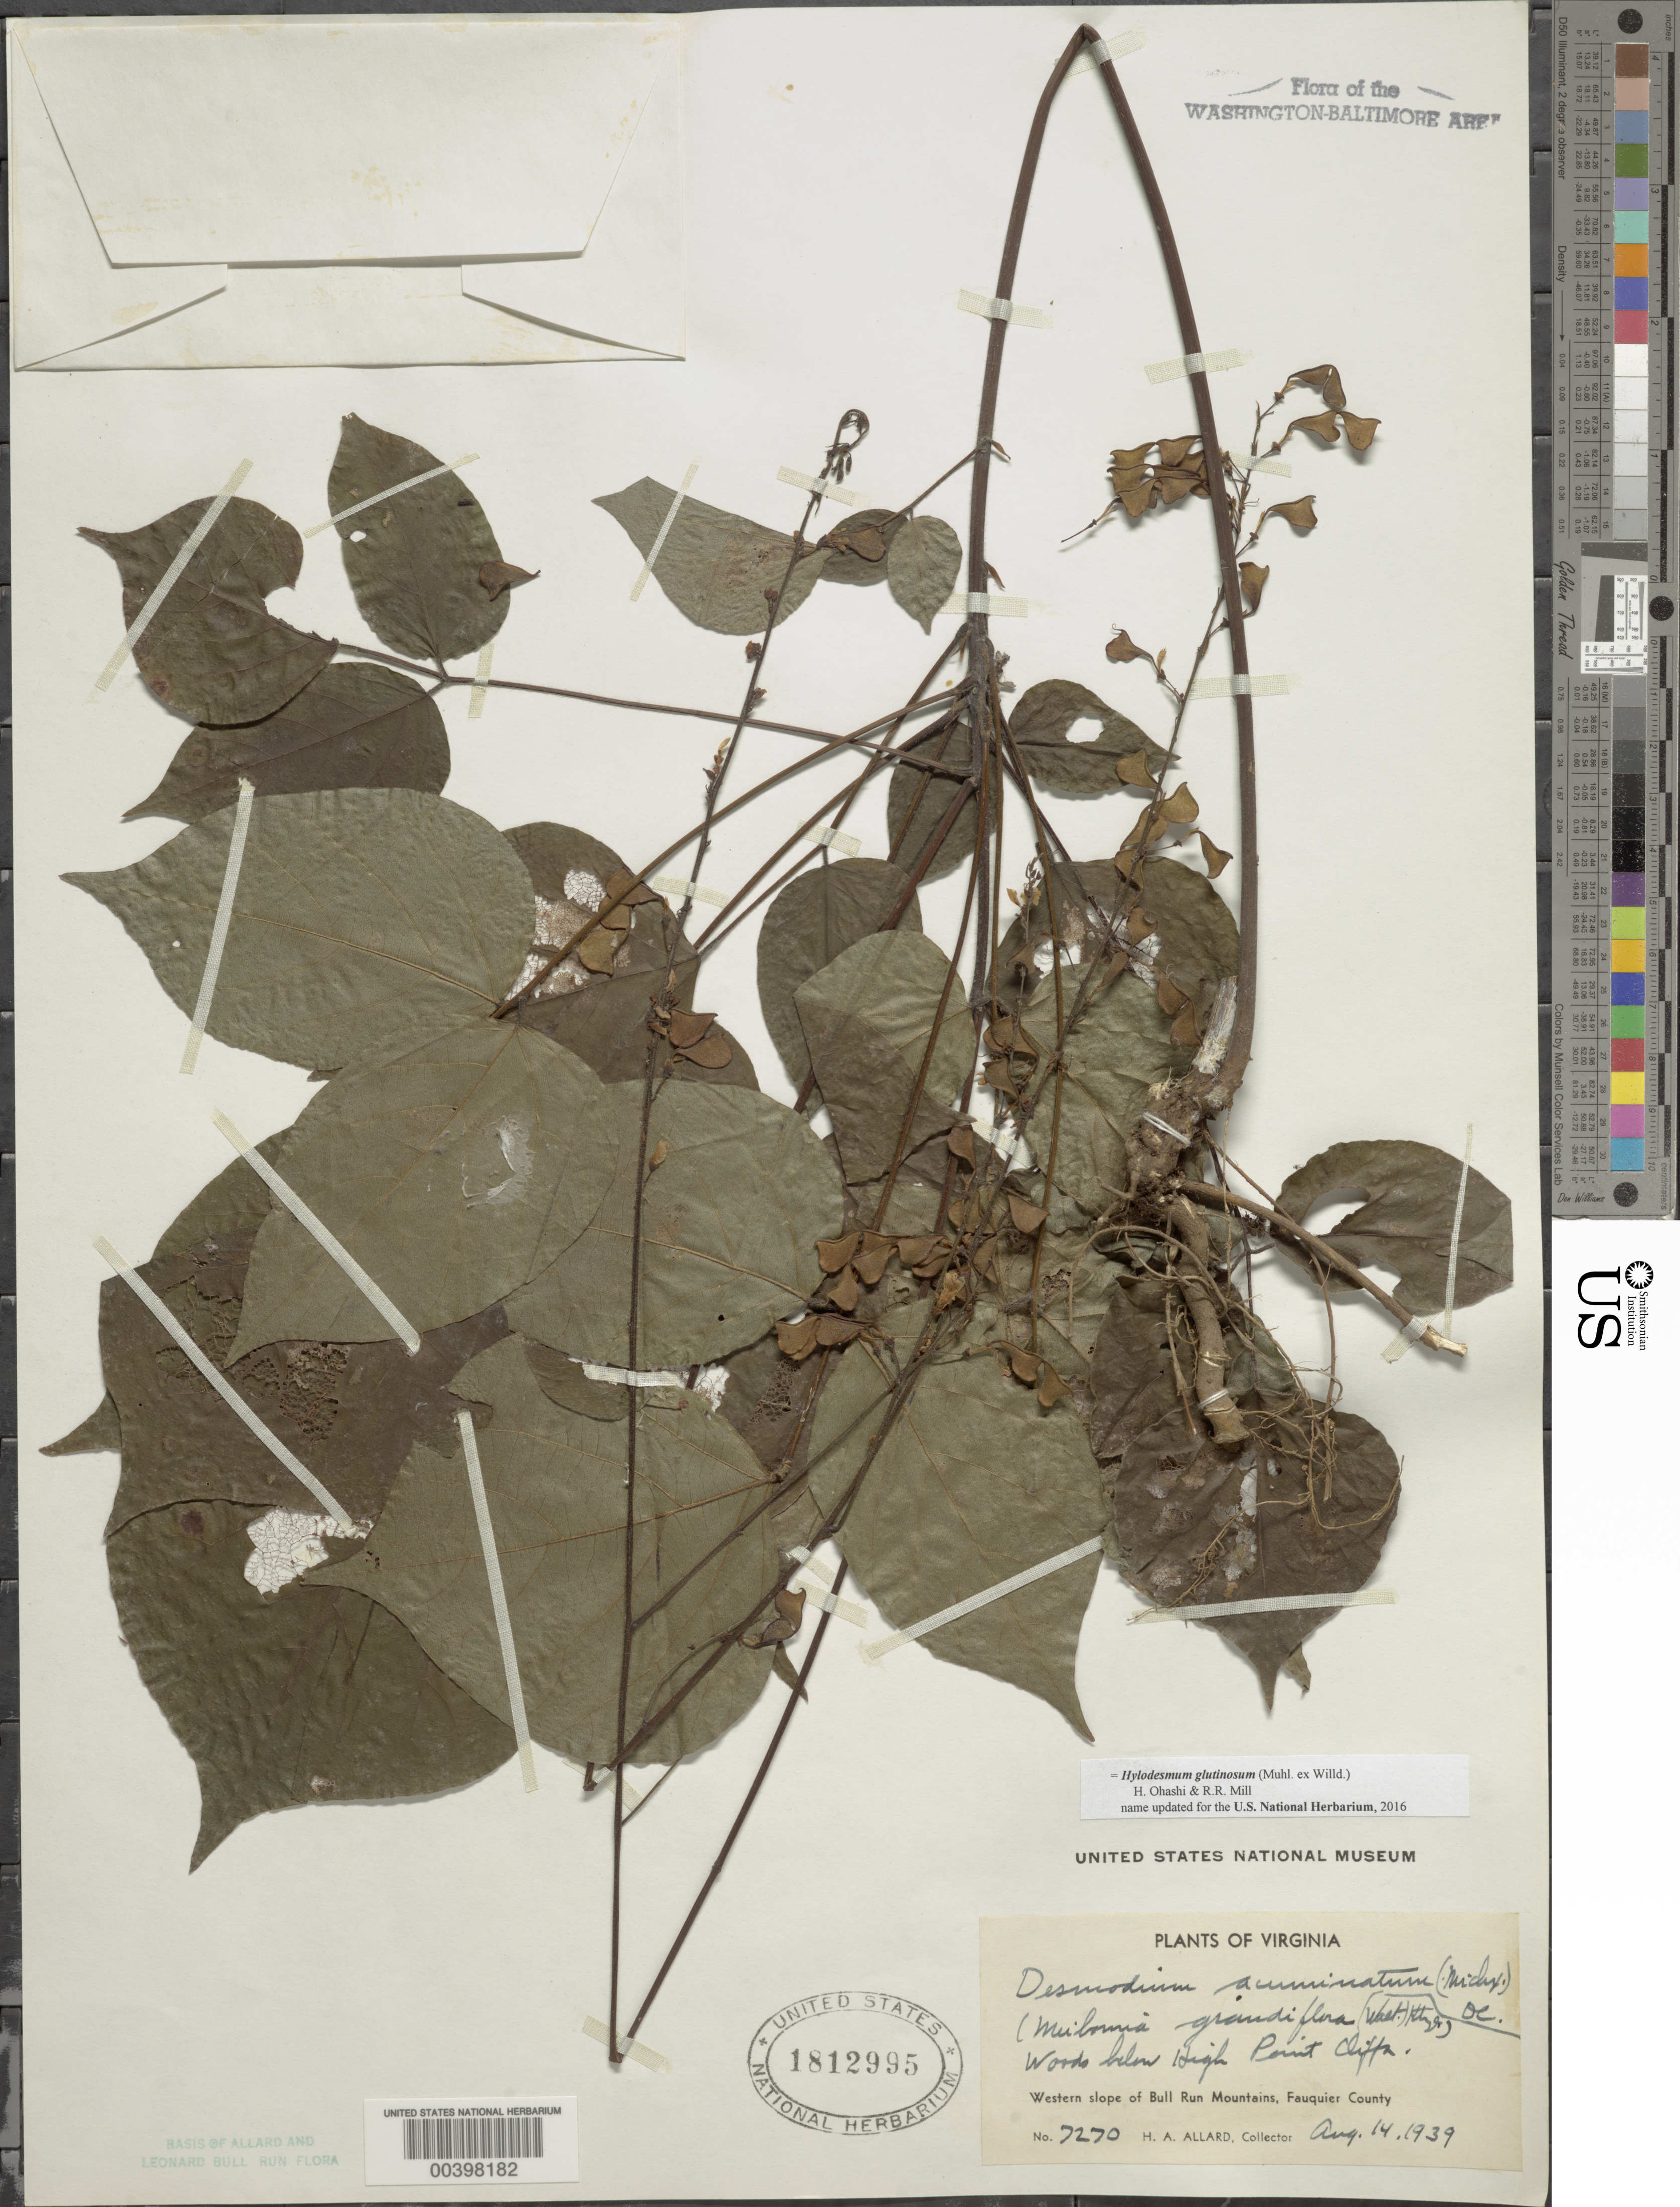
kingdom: Plantae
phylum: Tracheophyta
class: Magnoliopsida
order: Fabales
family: Fabaceae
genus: Hylodesmum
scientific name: Hylodesmum glutinosum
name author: (Muhl. ex Willd.) H. Ohashi & R.R. Mill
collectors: H. A. Allard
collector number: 7270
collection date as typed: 14 Aug 1939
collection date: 1939-08-14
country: United States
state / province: Virginia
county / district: Fauquier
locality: Below High Point Cliffs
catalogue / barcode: US 1812995